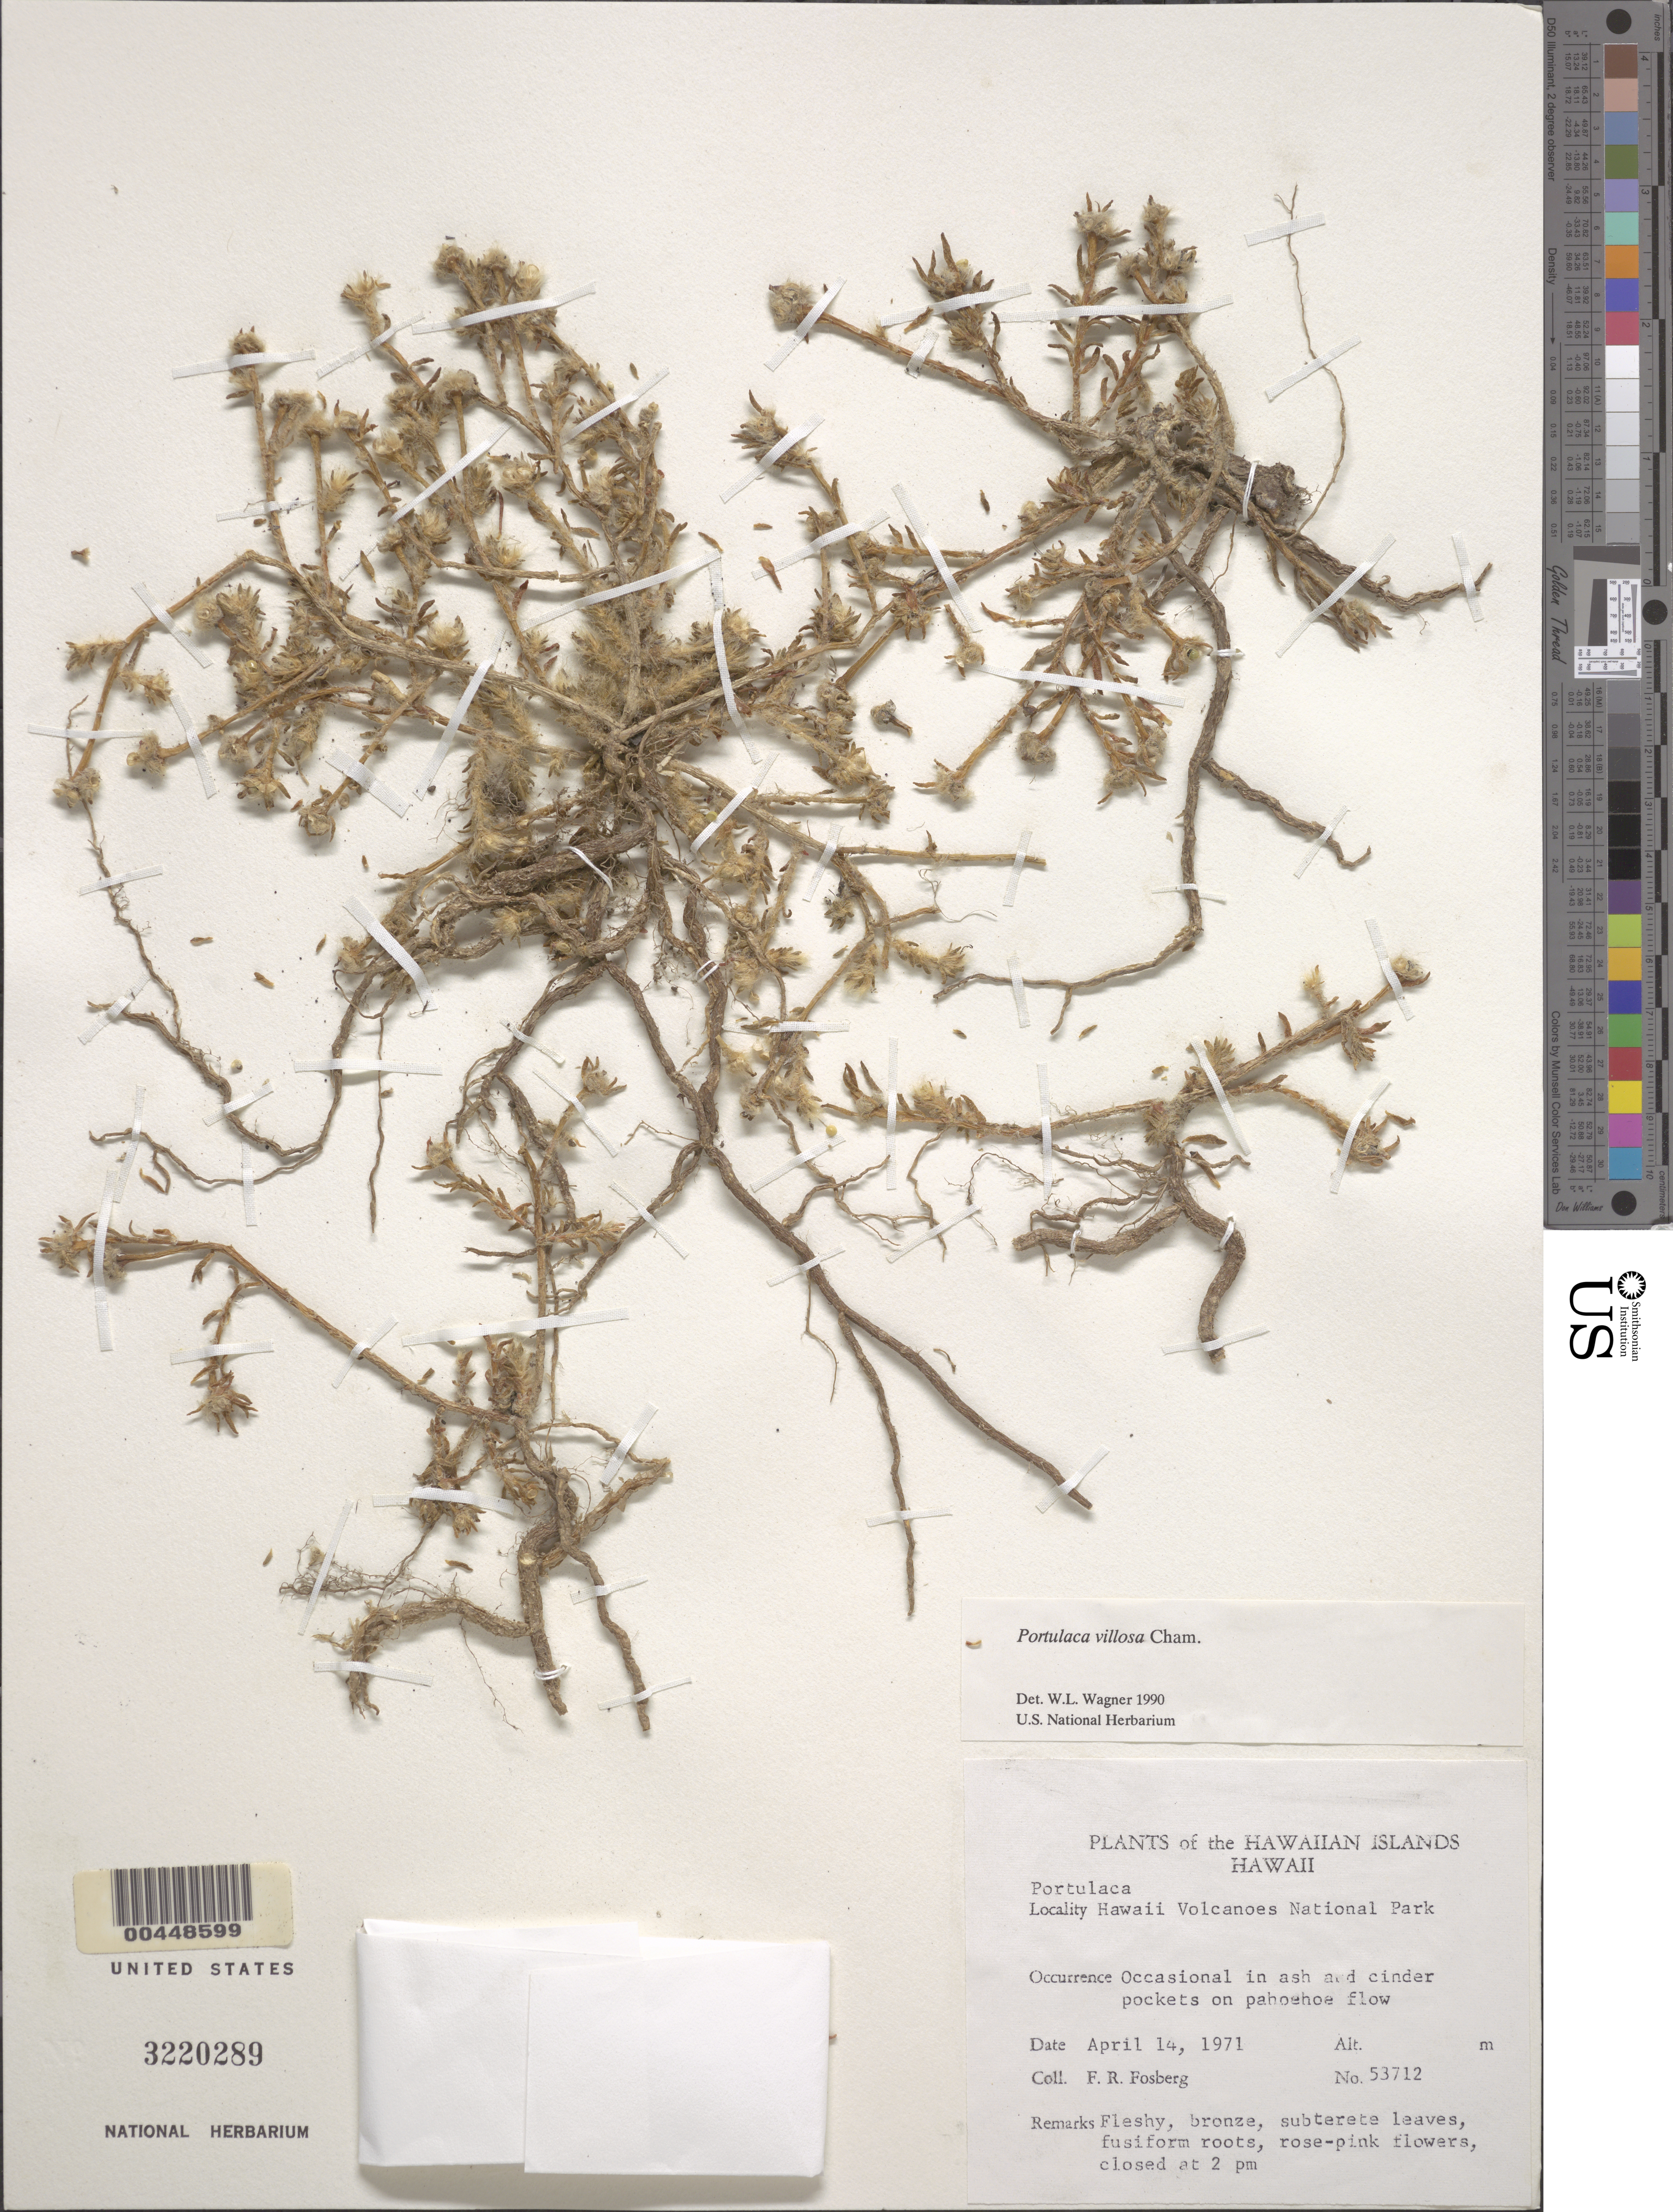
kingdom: Plantae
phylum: Tracheophyta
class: Magnoliopsida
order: Caryophyllales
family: Portulacaceae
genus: Portulaca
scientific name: Portulaca villosa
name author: Cham.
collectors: F. R. Fosberg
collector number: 53712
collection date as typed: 14 Apr 1971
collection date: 1971-04-14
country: United States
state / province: Hawaii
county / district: Hawaii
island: Hawaii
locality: Hawaii Volcanoes National Park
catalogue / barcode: US 3220289